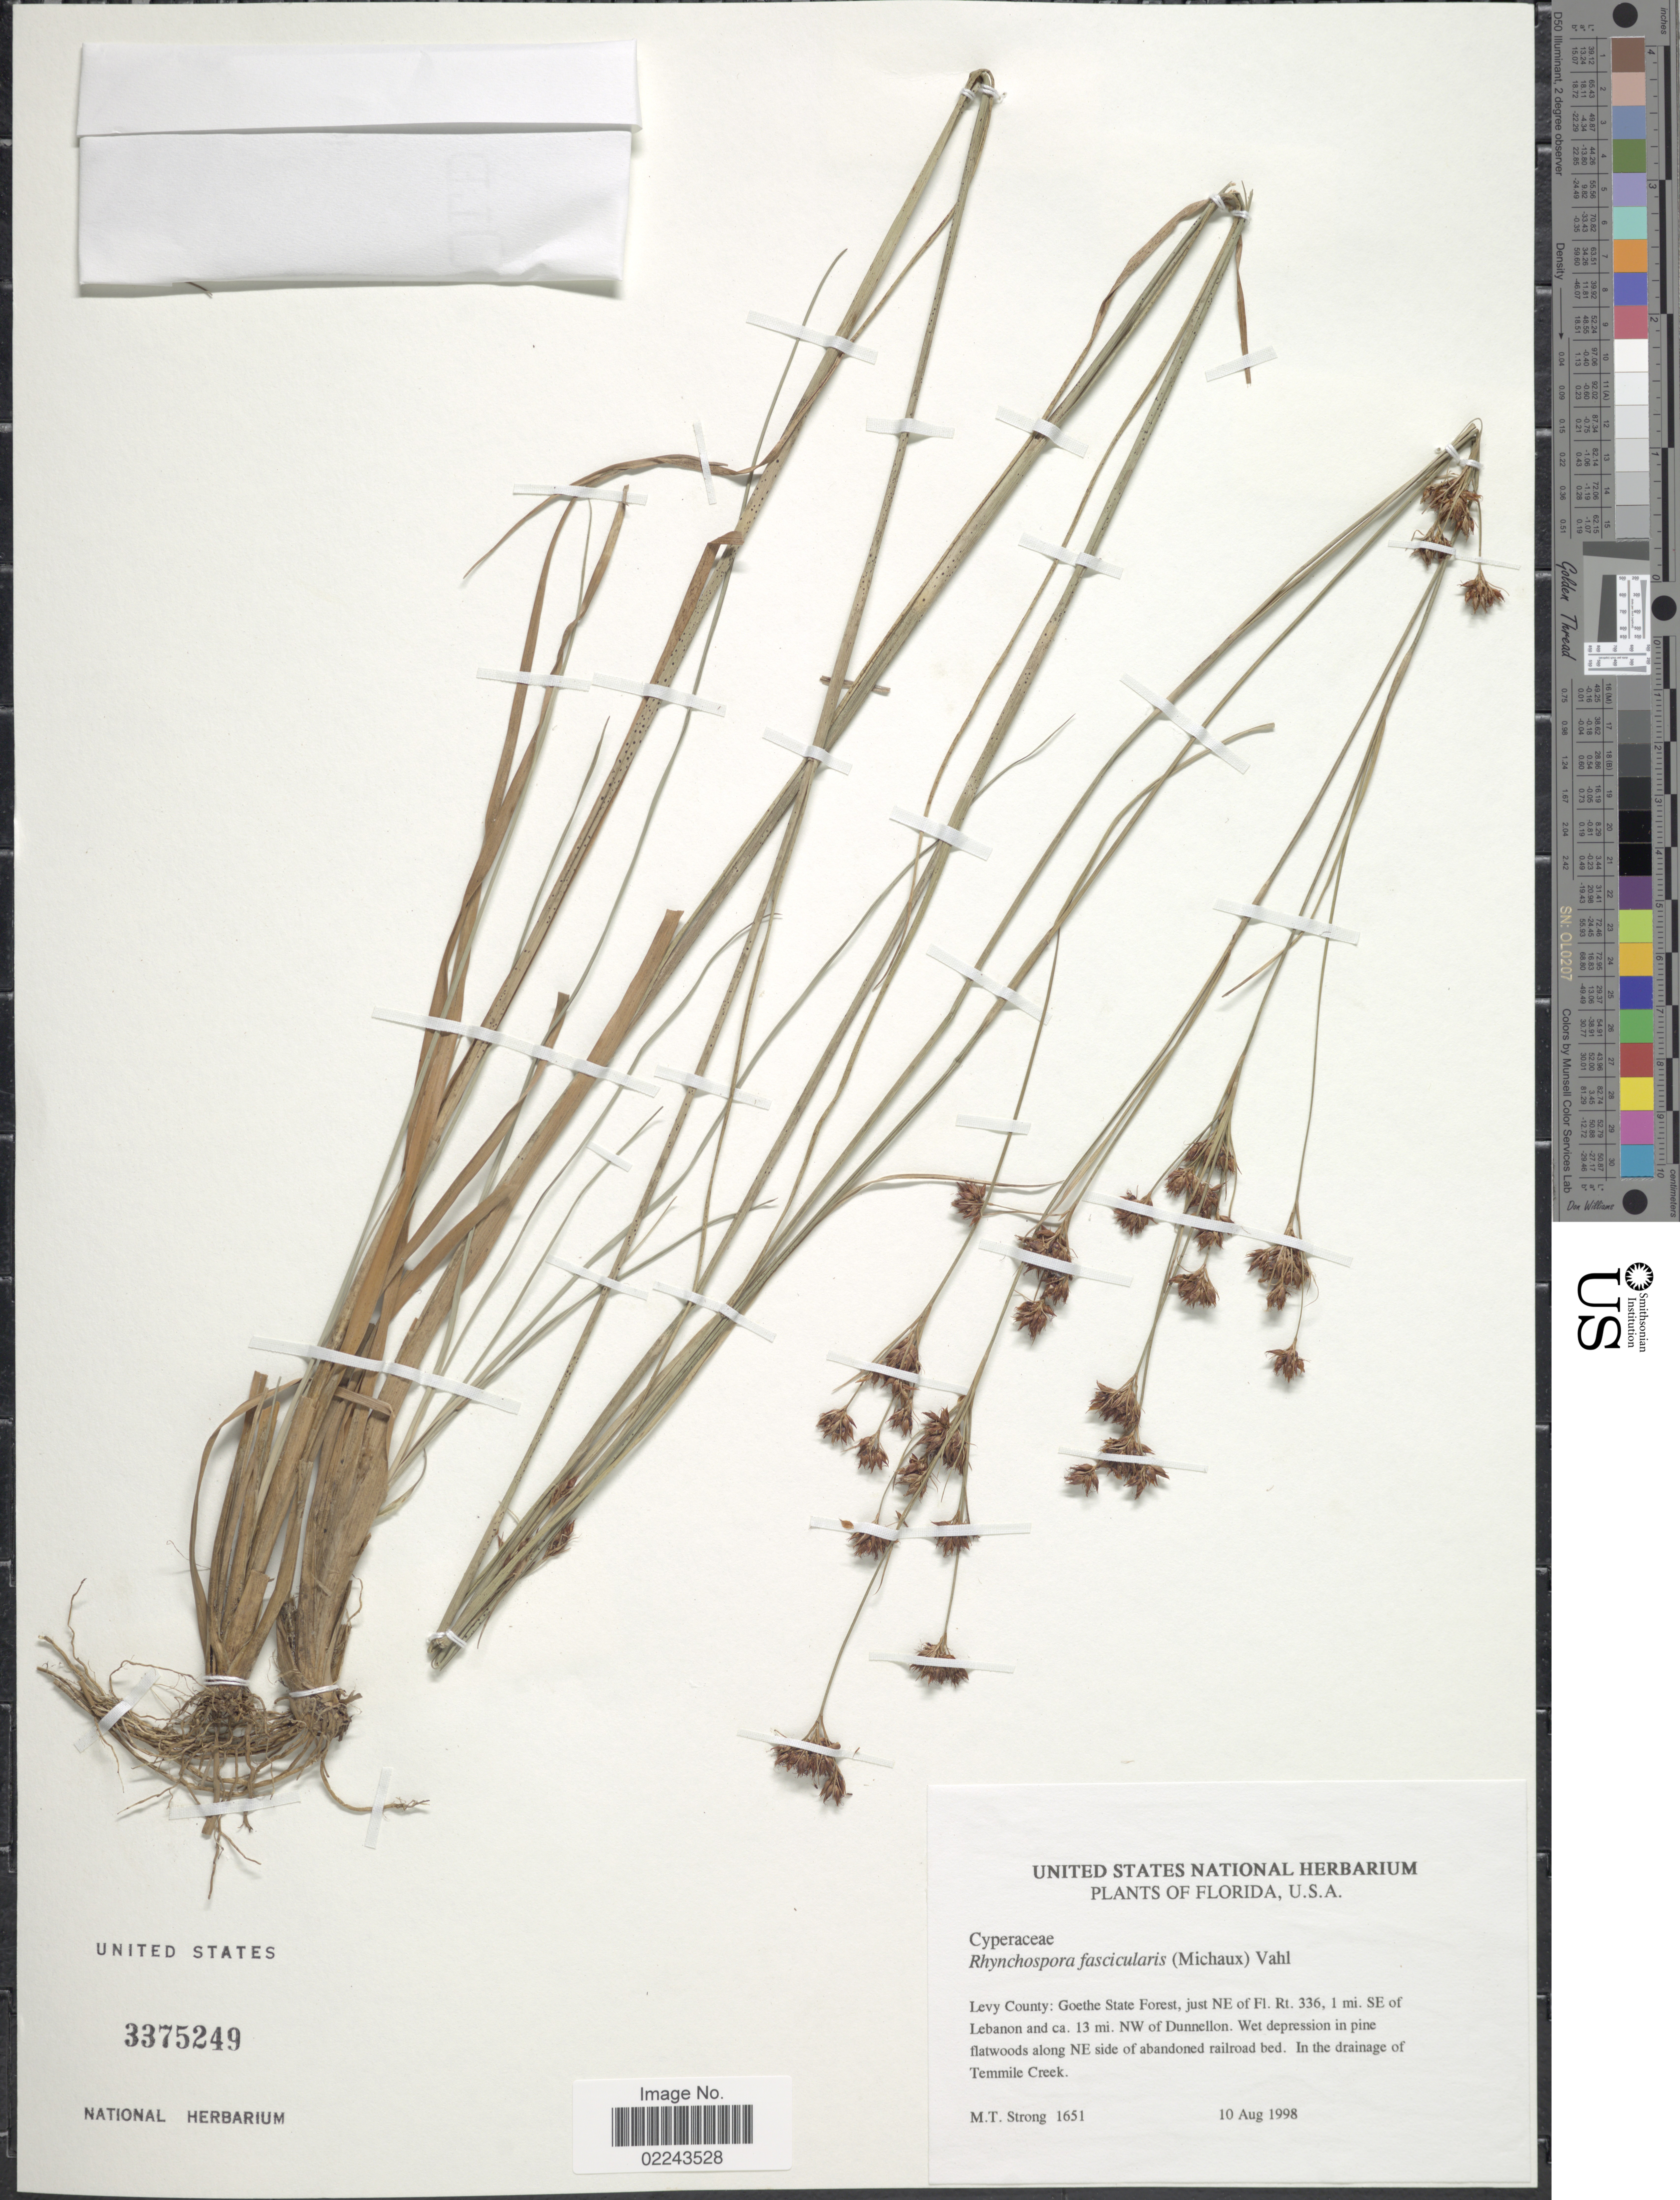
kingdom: Plantae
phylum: Tracheophyta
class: Liliopsida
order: Poales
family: Cyperaceae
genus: Rhynchospora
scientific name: Rhynchospora fascicularis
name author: (Michx.) Vahl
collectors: M. T. Strong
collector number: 1651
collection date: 1998-08-10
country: United States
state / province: Florida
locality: U.S.A., Levy County, Goethe State Forest, just NE of Fl. Rt. 336, 1 mi SE of Lebanon and ca 13 mi NW of Dunnellon, drainage of Temmile Creek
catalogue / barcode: US 3375249